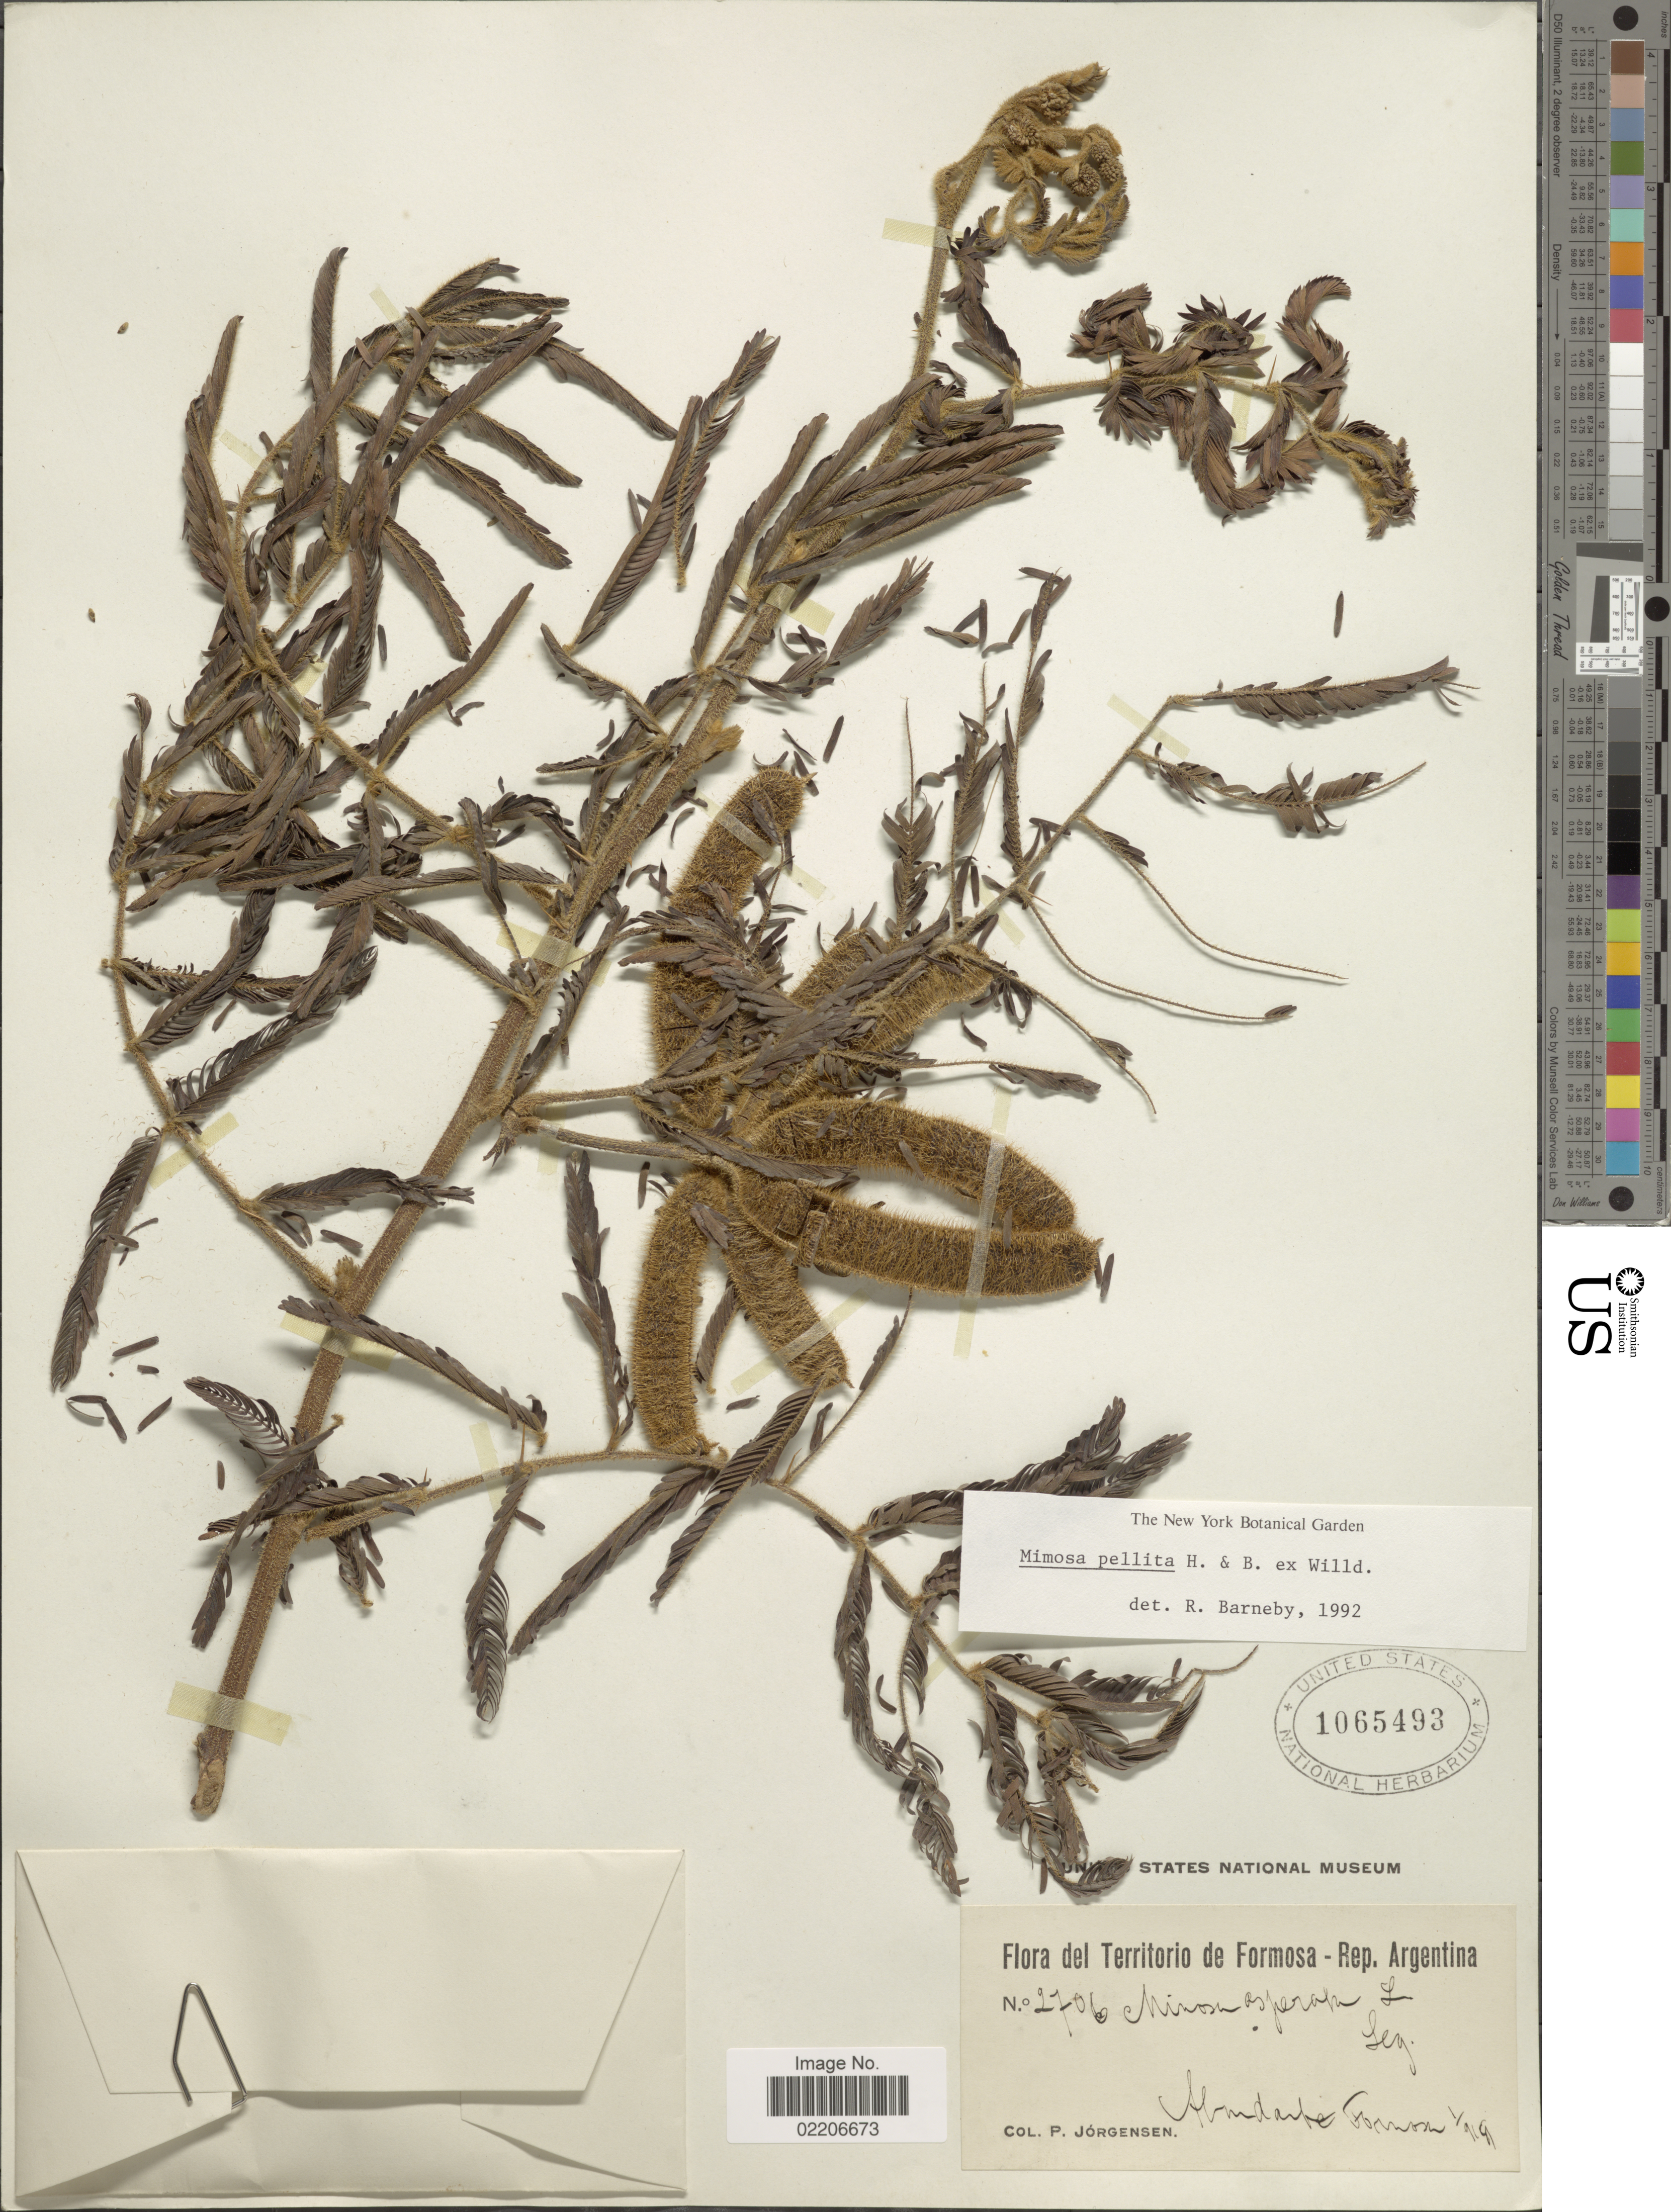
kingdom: Plantae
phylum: Tracheophyta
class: Magnoliopsida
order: Fabales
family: Fabaceae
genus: Mimosa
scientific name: Mimosa pellita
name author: Humb. & Bonpl. ex Willd.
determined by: Barneby, Rupert C., (NY)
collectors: P. Jörgensen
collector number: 2706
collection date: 1919-01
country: Argentina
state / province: Formosa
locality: Territorio de Formosa - Rep. Argentina. Abundant Formosa.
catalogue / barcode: US 1065493